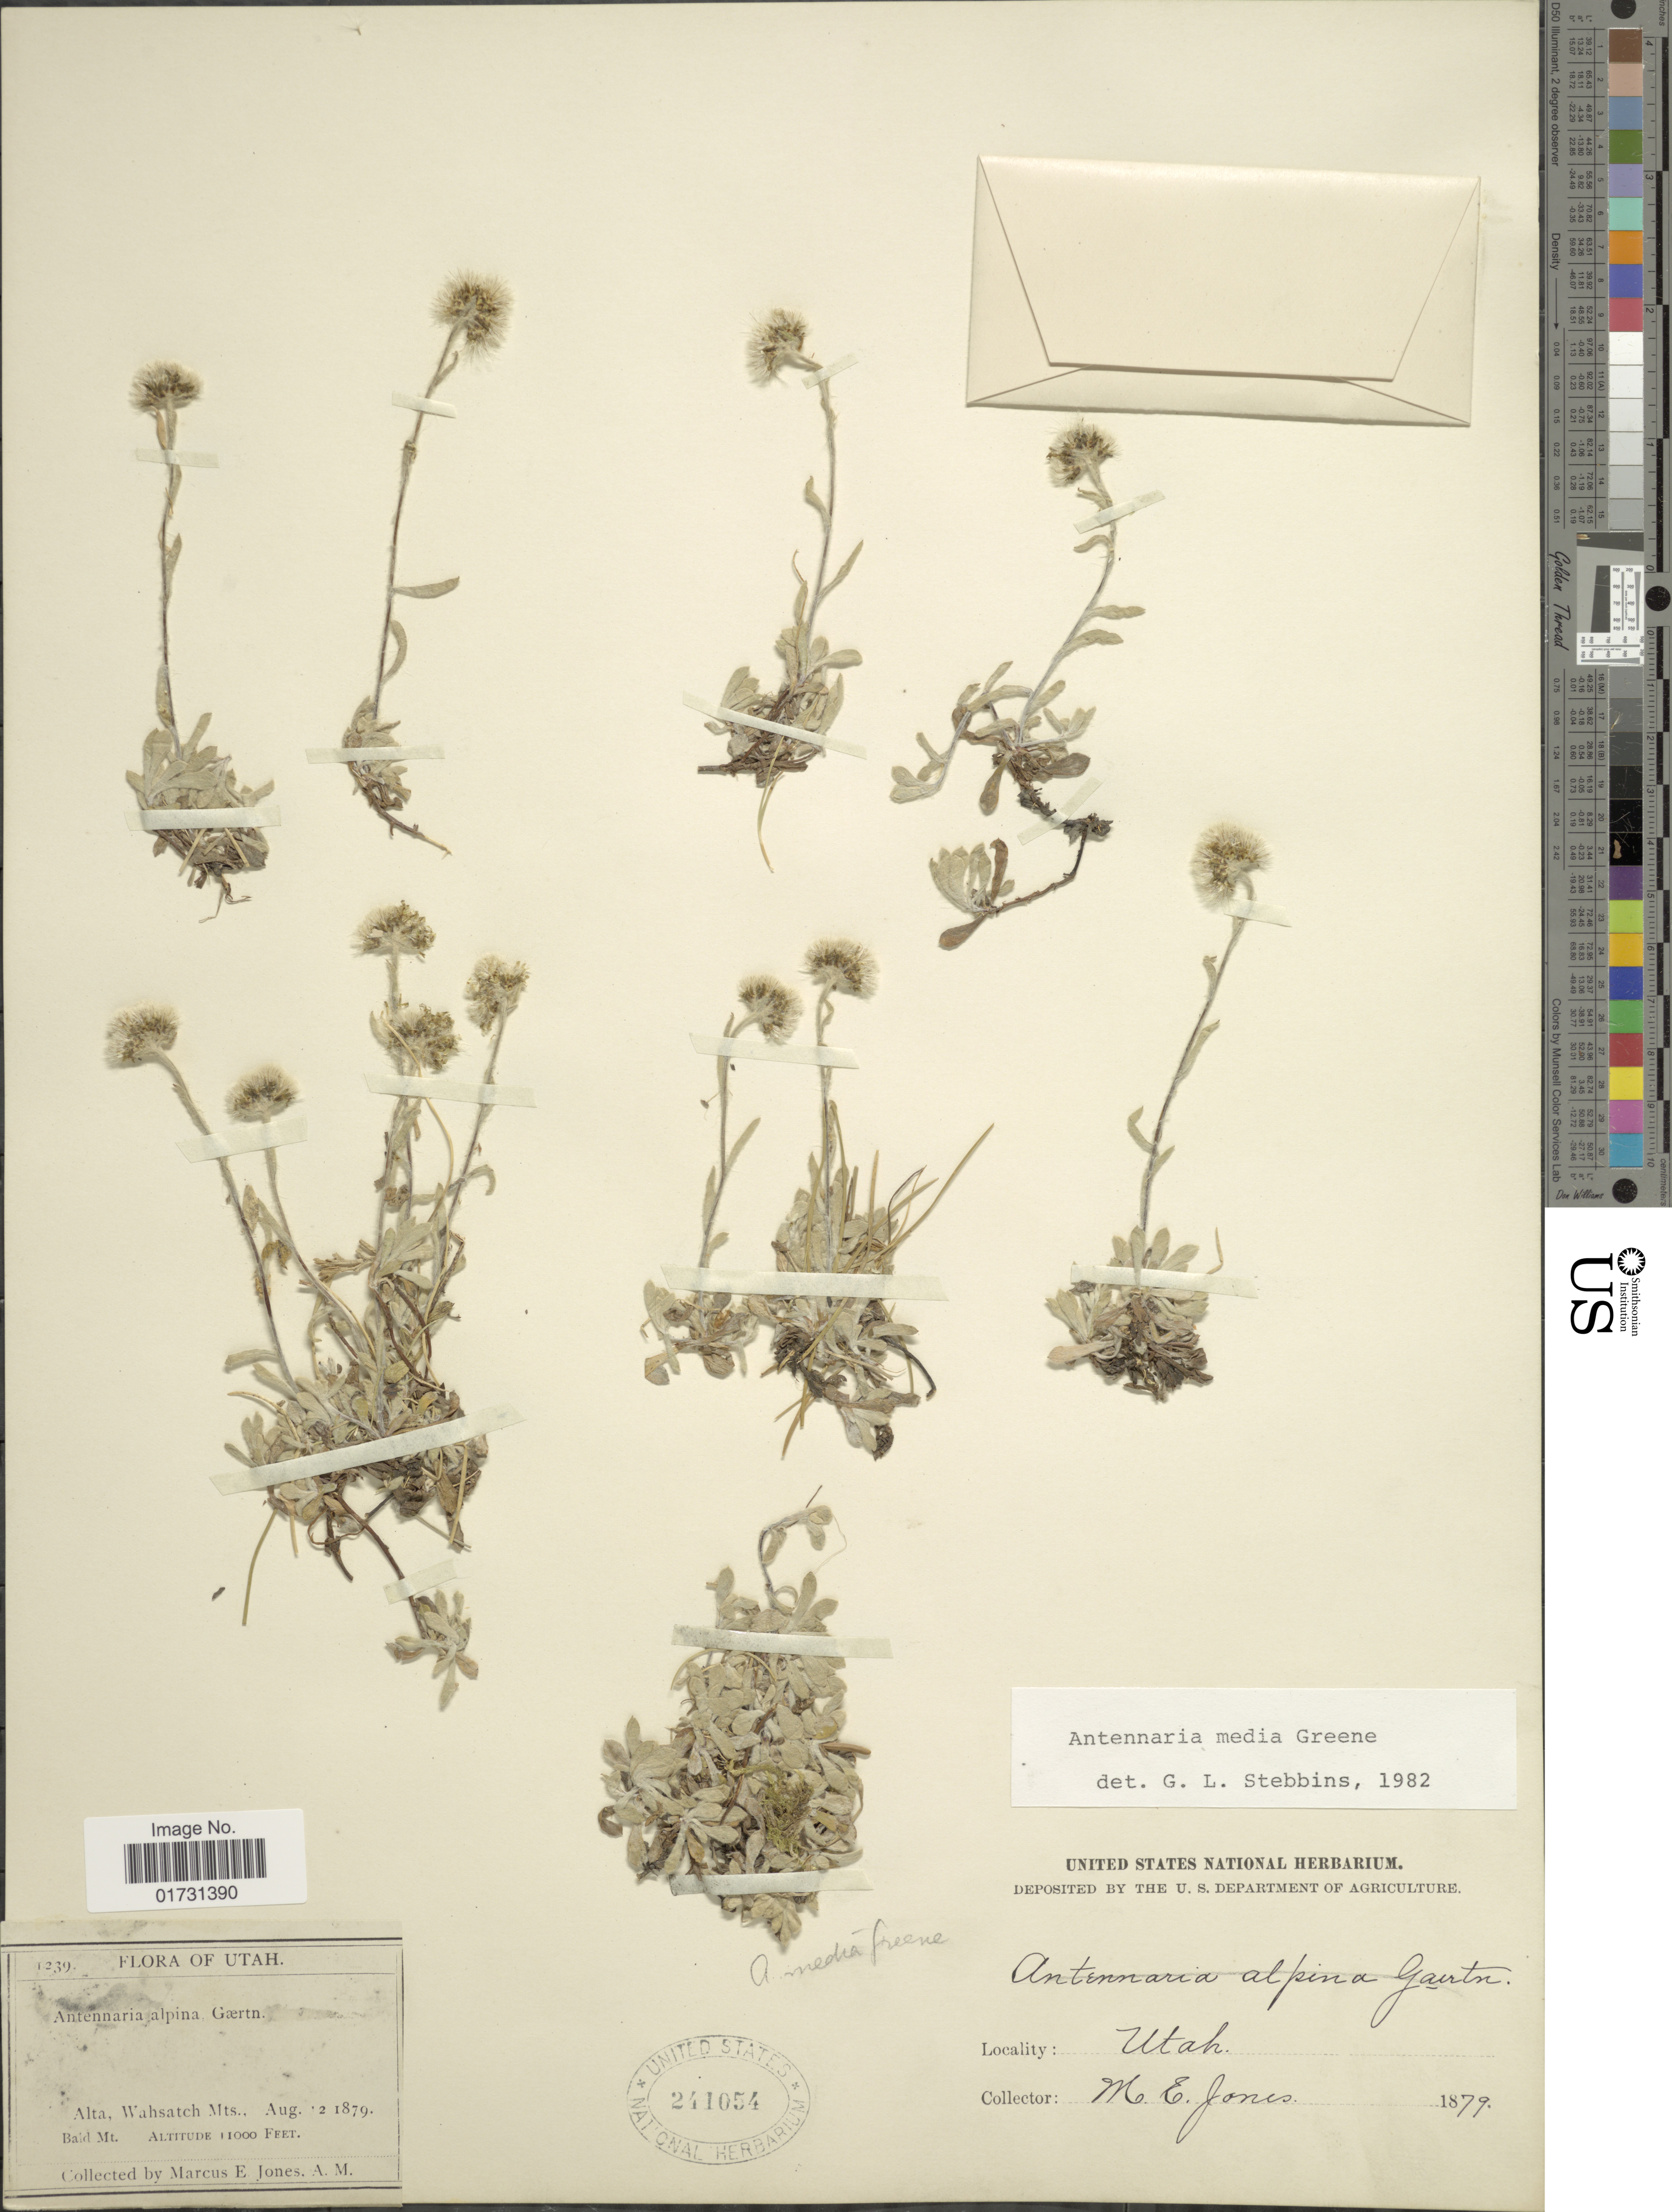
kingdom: Plantae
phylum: Tracheophyta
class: Magnoliopsida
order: Asterales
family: Asteraceae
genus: Antennaria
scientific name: Antennaria media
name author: Greene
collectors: M. E. Jones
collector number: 1239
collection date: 1879-08-02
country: United States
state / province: Utah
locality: Alta, Wahsatch Mts., Bald Mt.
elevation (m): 3353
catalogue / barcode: US 241054